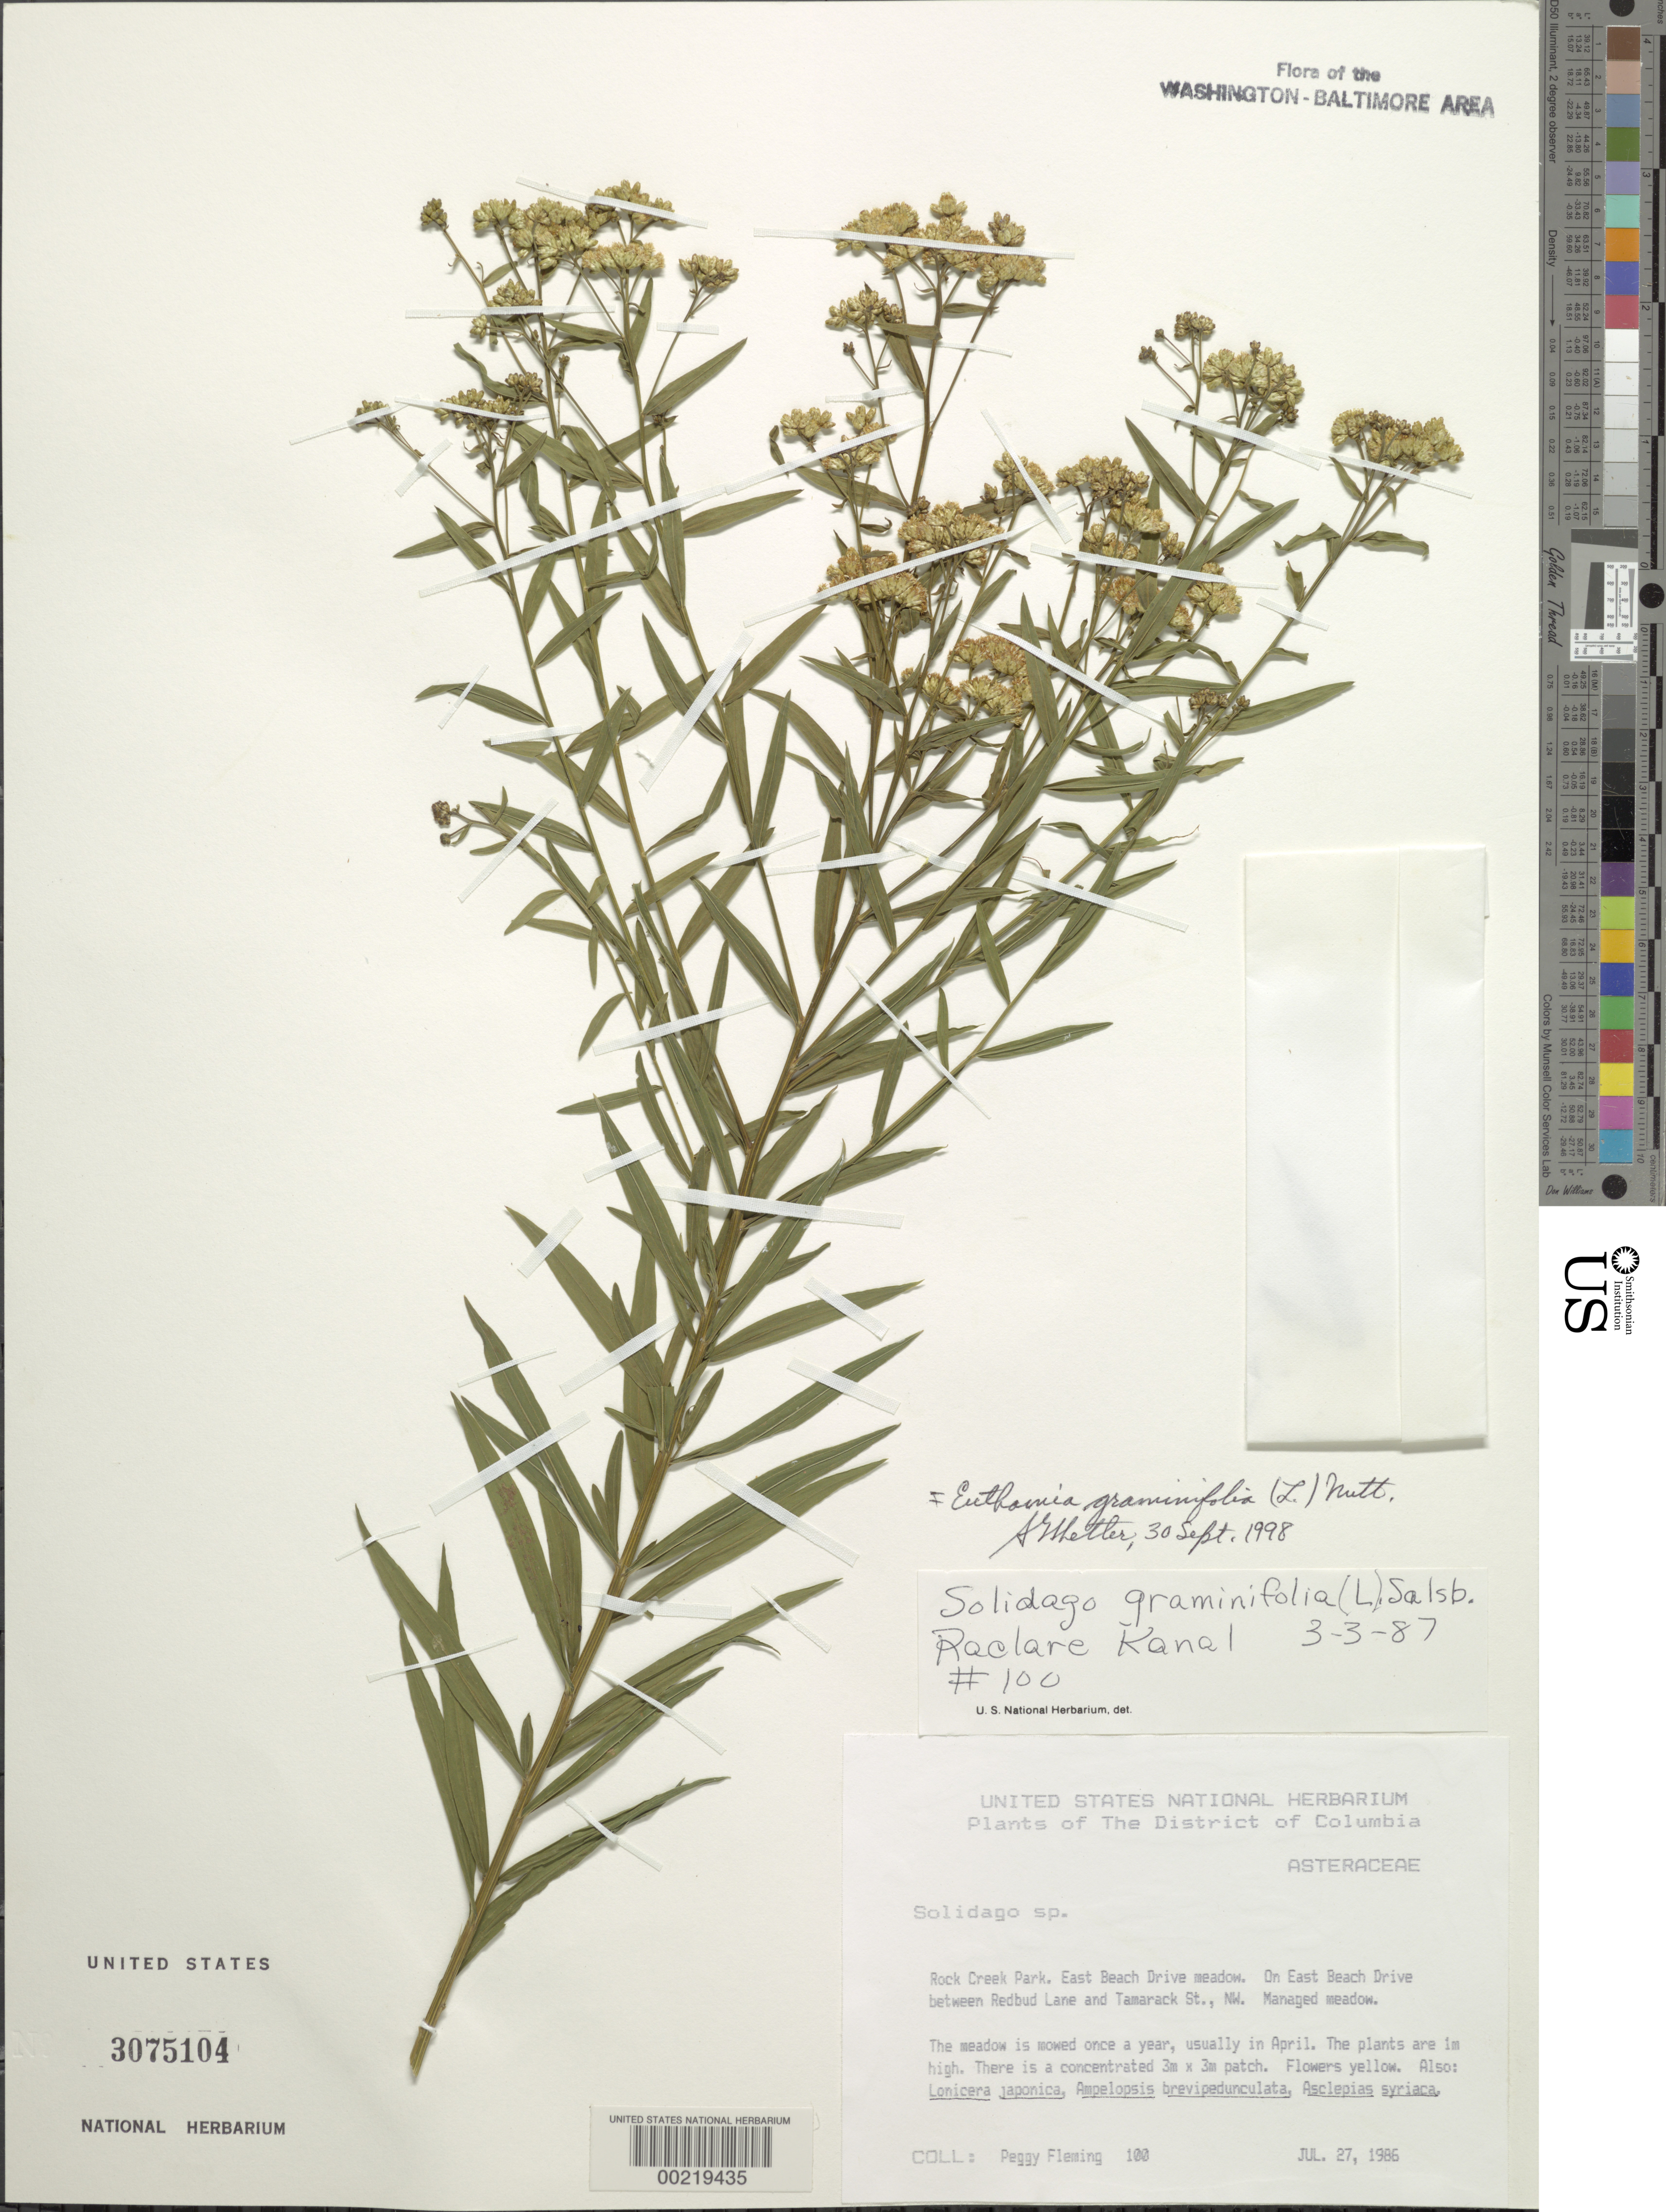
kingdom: Plantae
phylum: Tracheophyta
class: Magnoliopsida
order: Asterales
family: Asteraceae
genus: Euthamia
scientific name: Euthamia graminifolia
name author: (L.) Nutt.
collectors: P. Fleming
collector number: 100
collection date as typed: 27 Jul 1986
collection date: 1986-07-27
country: United States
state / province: District of Columbia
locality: Rock Creek Park, east Beach Drive Rock Creek Park & vicinity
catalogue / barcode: US 3075104